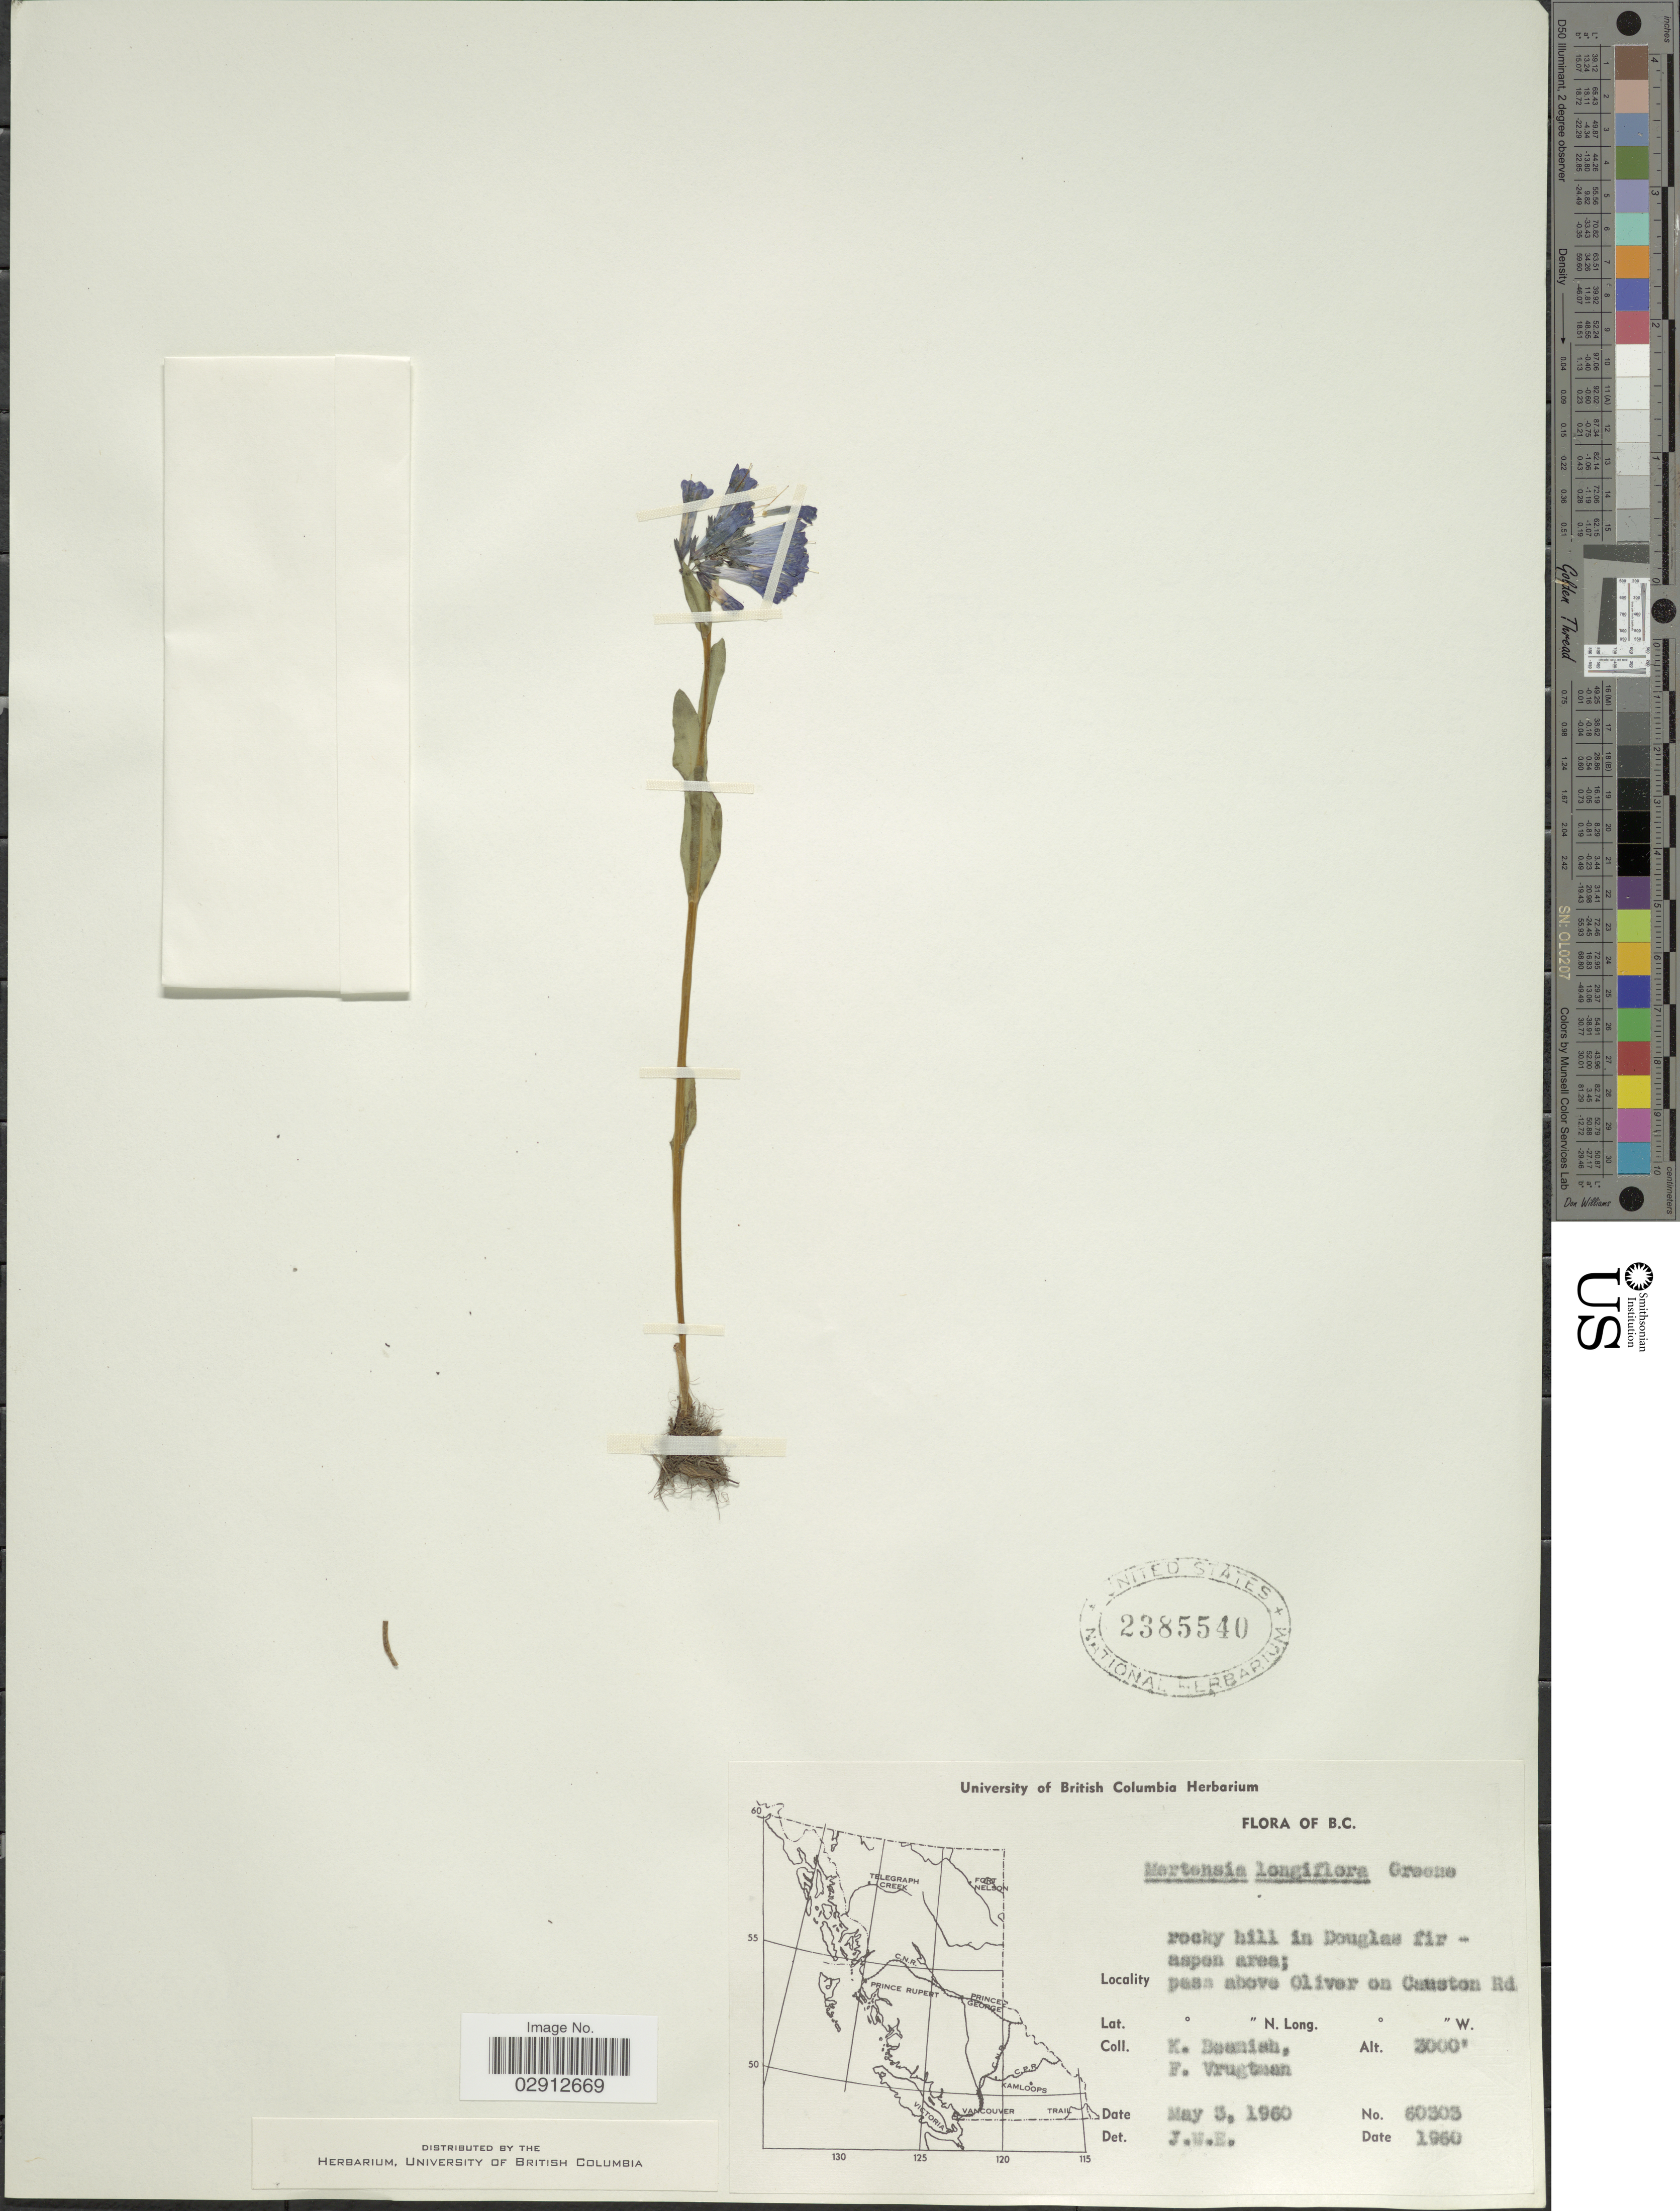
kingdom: Plantae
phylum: Tracheophyta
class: Magnoliopsida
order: Boraginales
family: Boraginaceae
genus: Mertensia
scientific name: Mertensia longiflora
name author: Rydb.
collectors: K. Beamish & F. Vrugtman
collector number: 60303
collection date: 1960-05-03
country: Canada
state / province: British Columbia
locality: B.C. Pass above Oliver on Causton Rd.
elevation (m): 914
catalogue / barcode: US 2385540